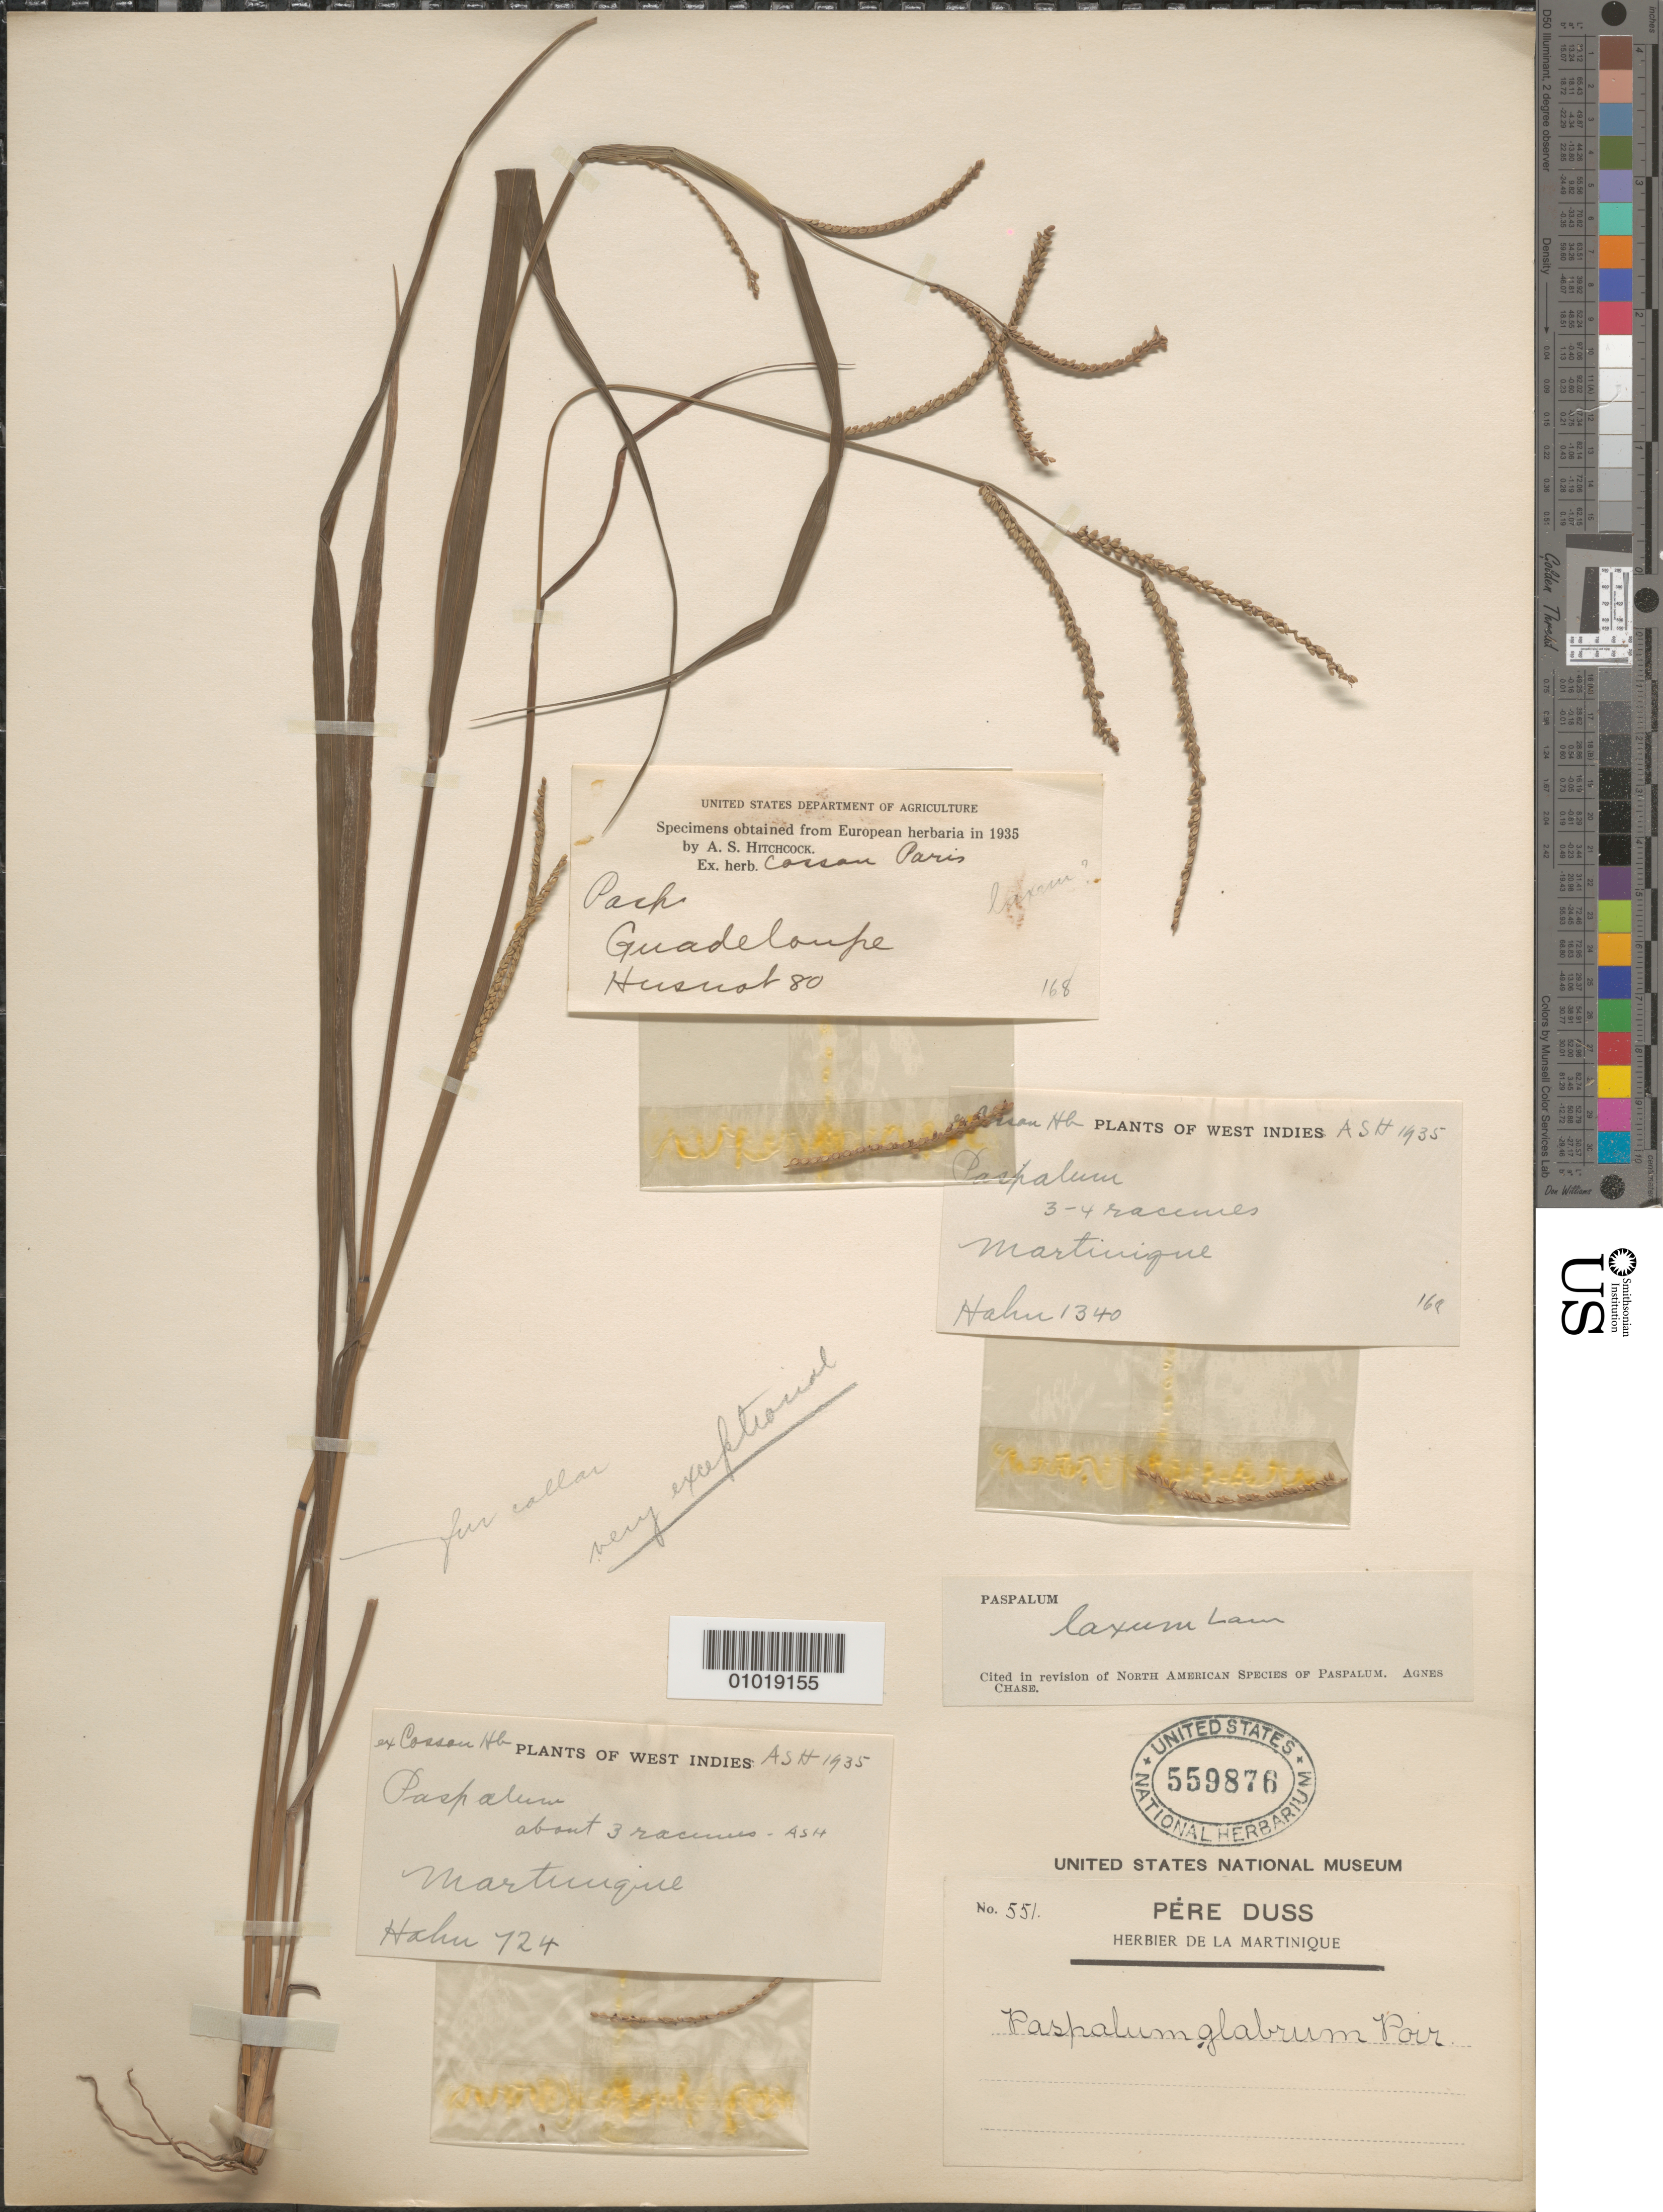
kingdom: Plantae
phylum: Tracheophyta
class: Liliopsida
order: Poales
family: Poaceae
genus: Paspalum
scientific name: Paspalum laxum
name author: Lam.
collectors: Père Duss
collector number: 551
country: Martinique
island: Martinique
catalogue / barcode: US 559876